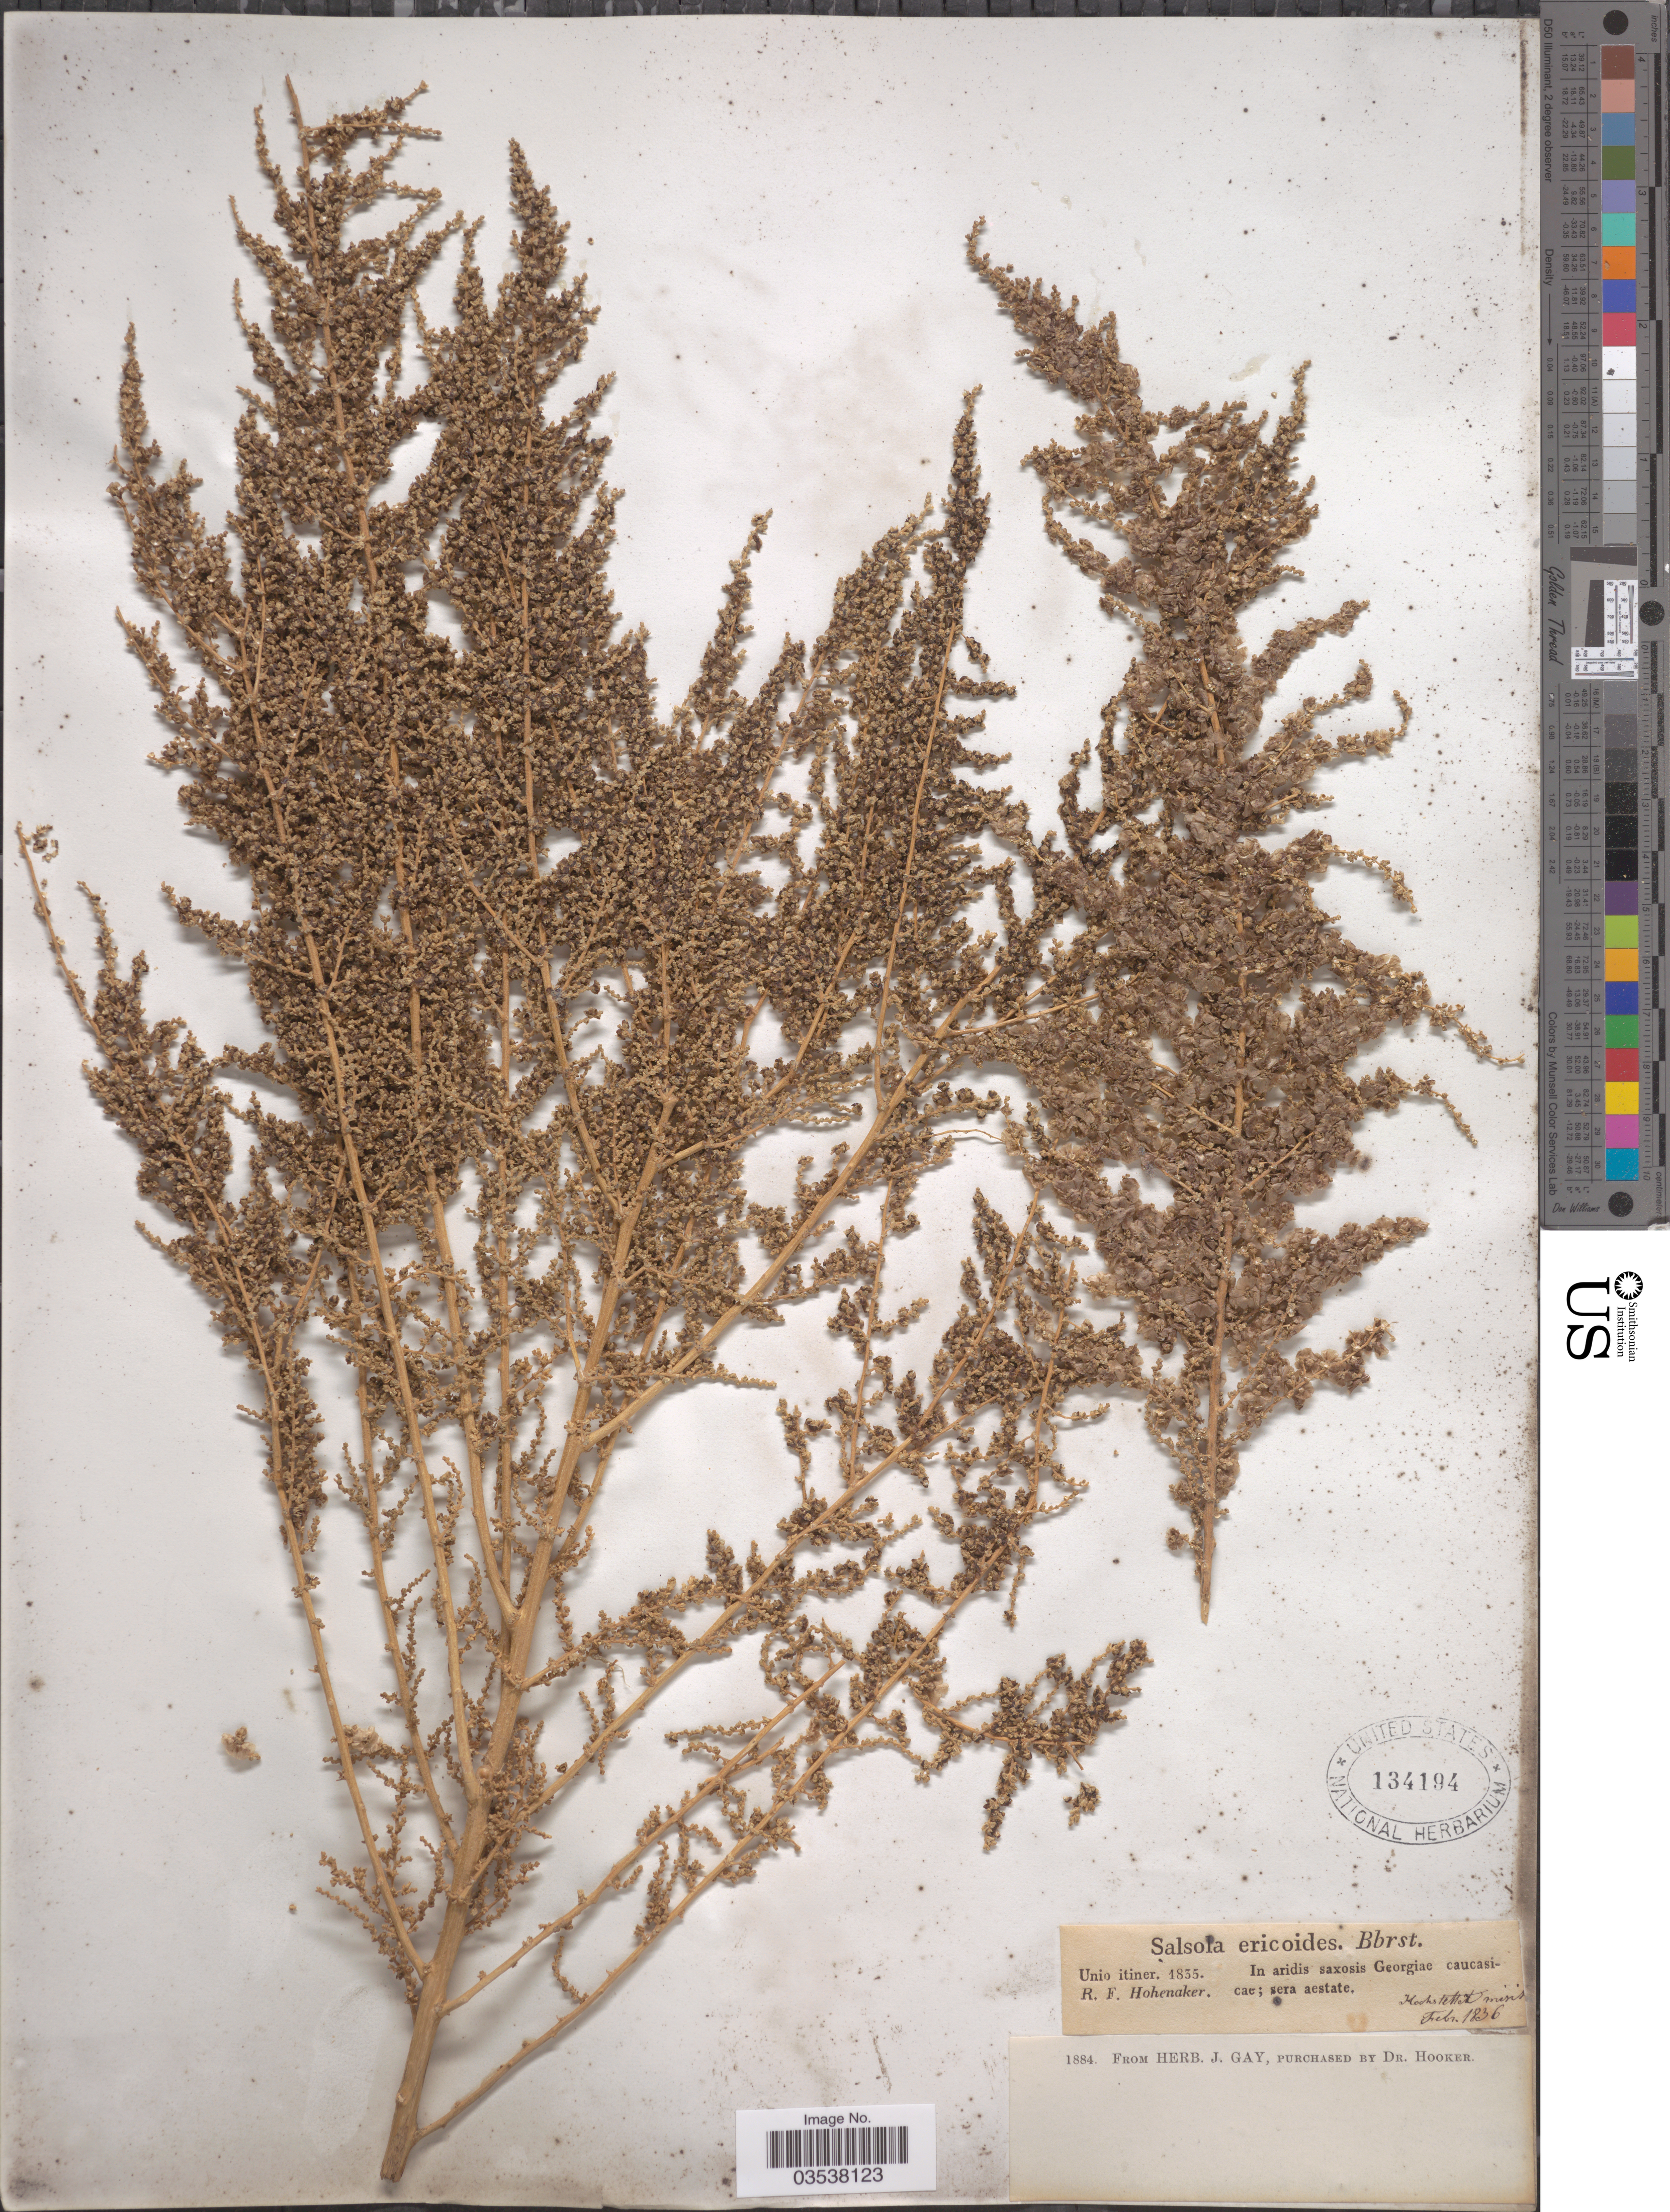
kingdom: Plantae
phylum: Tracheophyta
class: Magnoliopsida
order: Caryophyllales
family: Amaranthaceae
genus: Caroxylon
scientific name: Caroxylon ericoides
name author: (M. Bieb.) Akhani & Roalson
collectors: -. Hochstetter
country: Georgia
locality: In aridis saxosis Georgiae caucasicae.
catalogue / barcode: US 134194